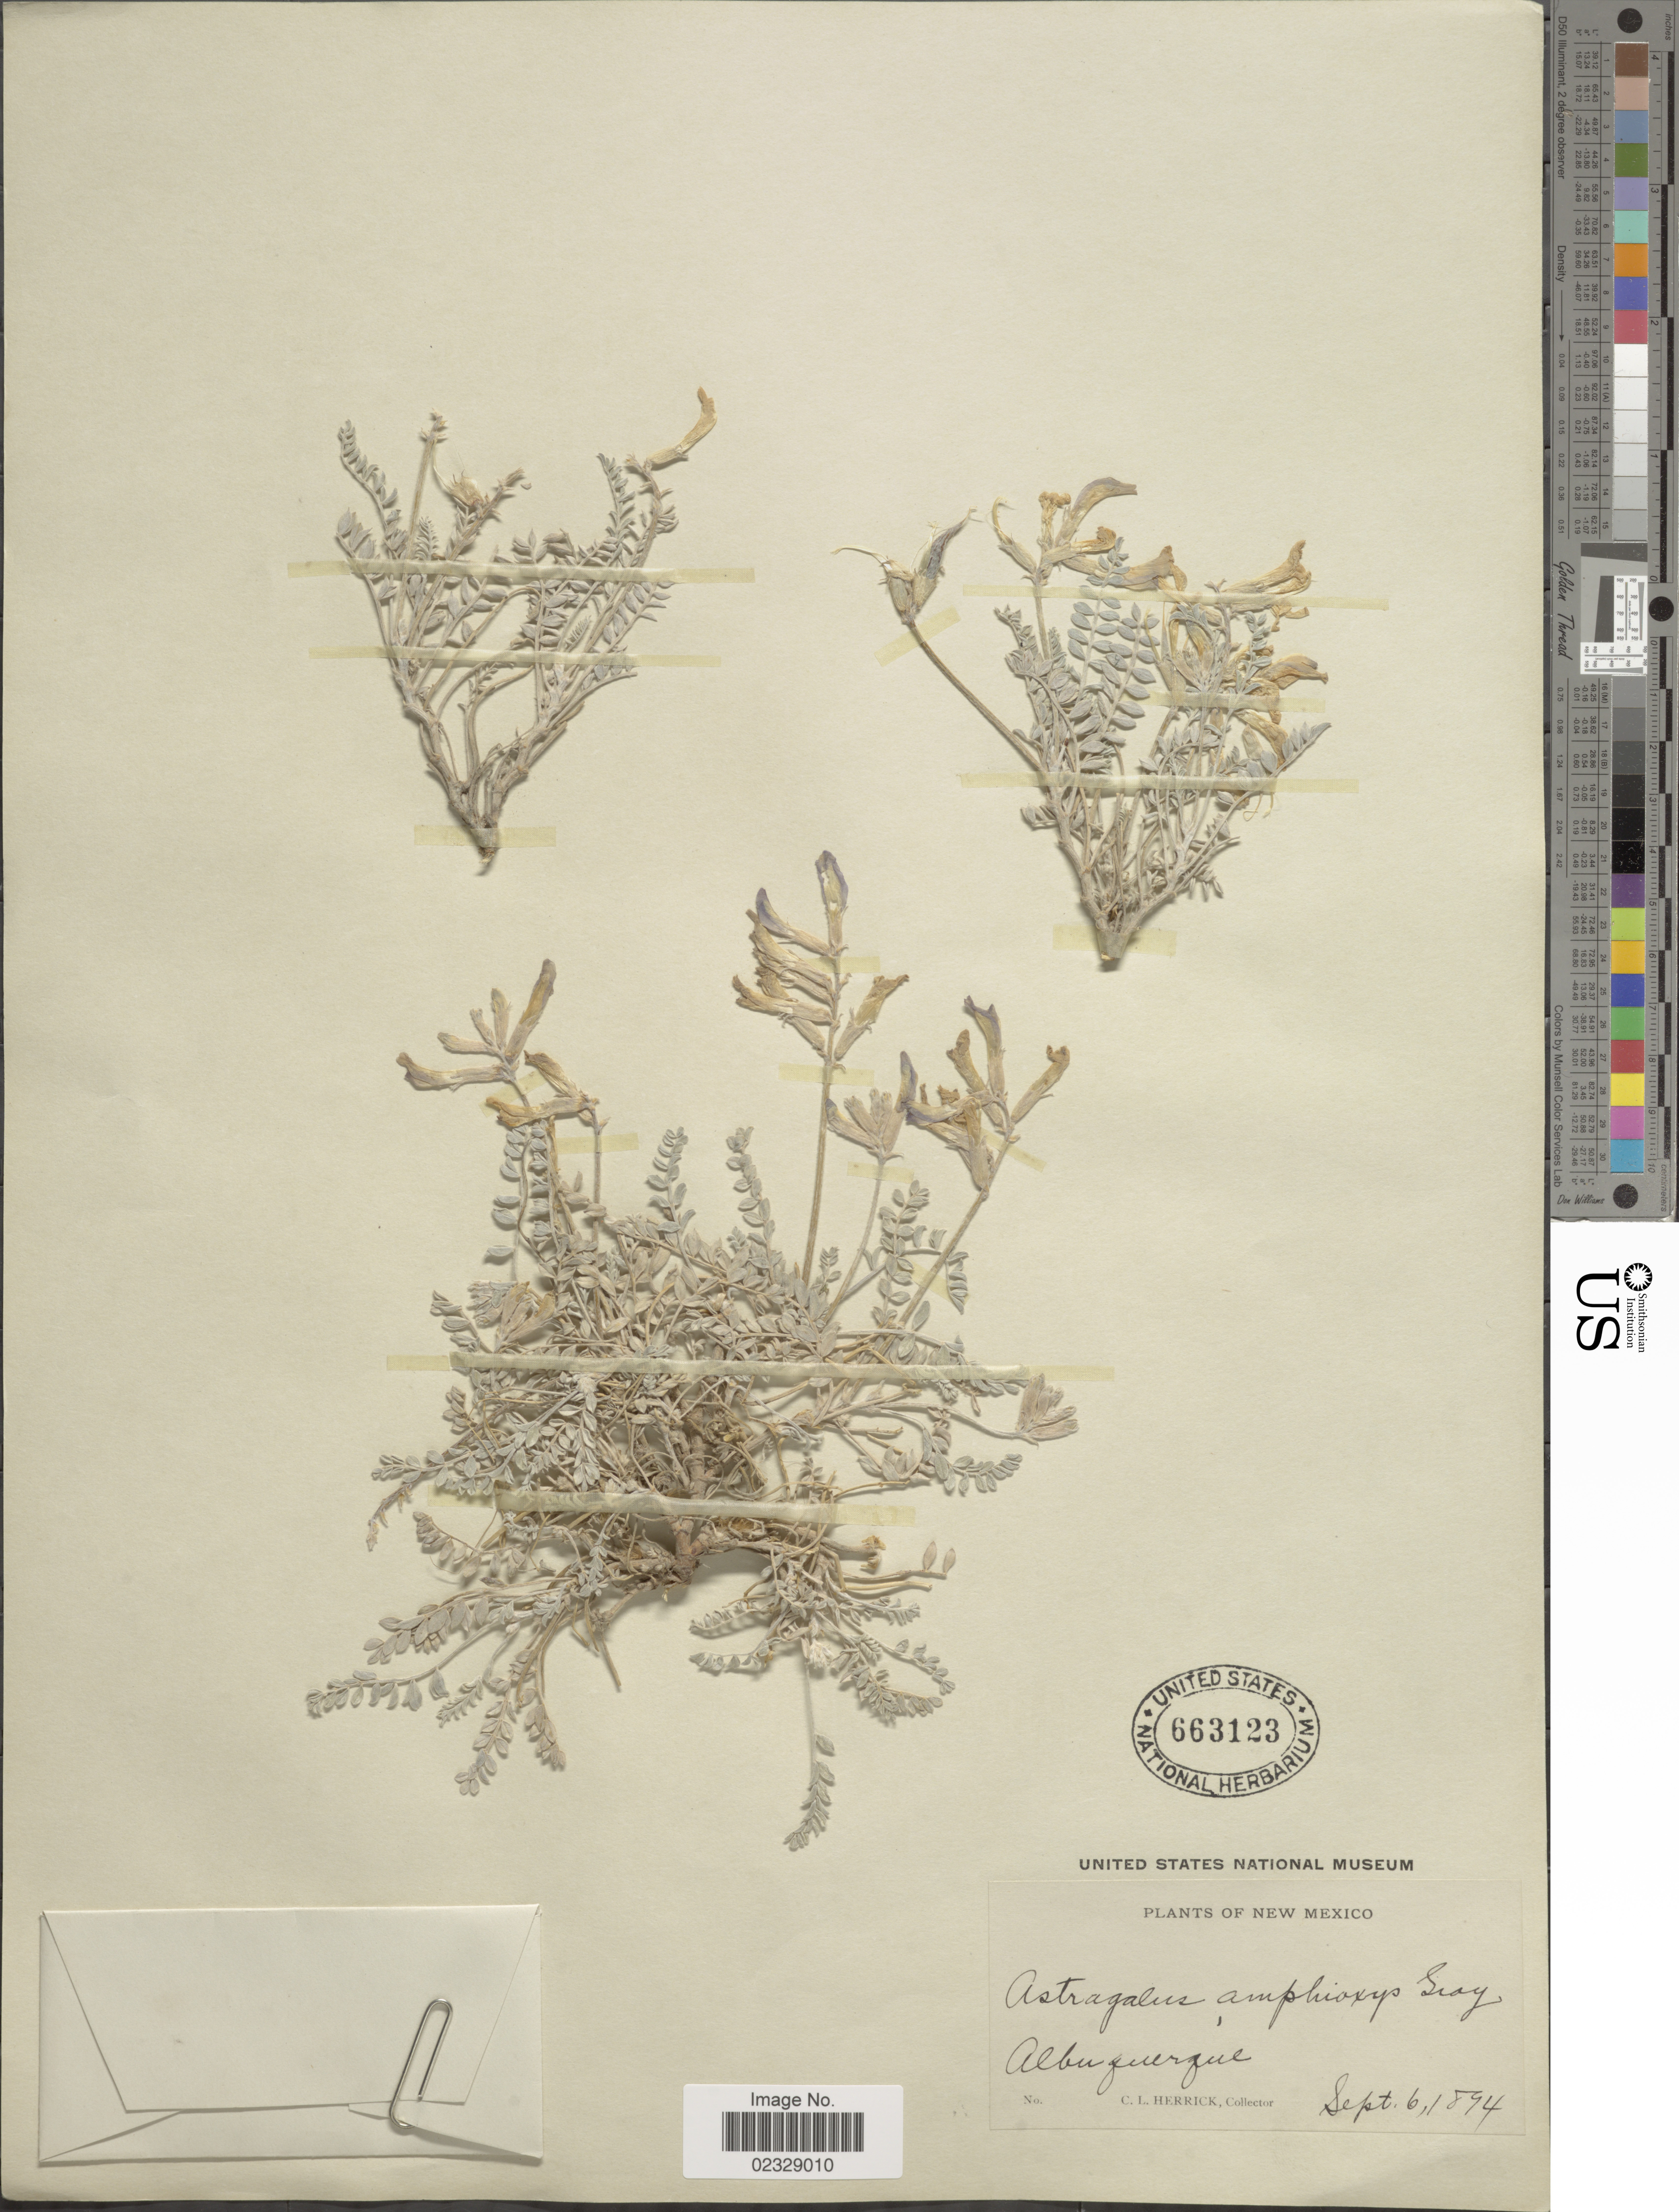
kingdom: Plantae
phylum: Tracheophyta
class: Magnoliopsida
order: Fabales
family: Fabaceae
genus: Astragalus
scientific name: Astragalus amphioxys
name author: A. Gray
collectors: C. Herrick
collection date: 1894-09-06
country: United States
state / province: New Mexico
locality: Albuquerque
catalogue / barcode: US 663123